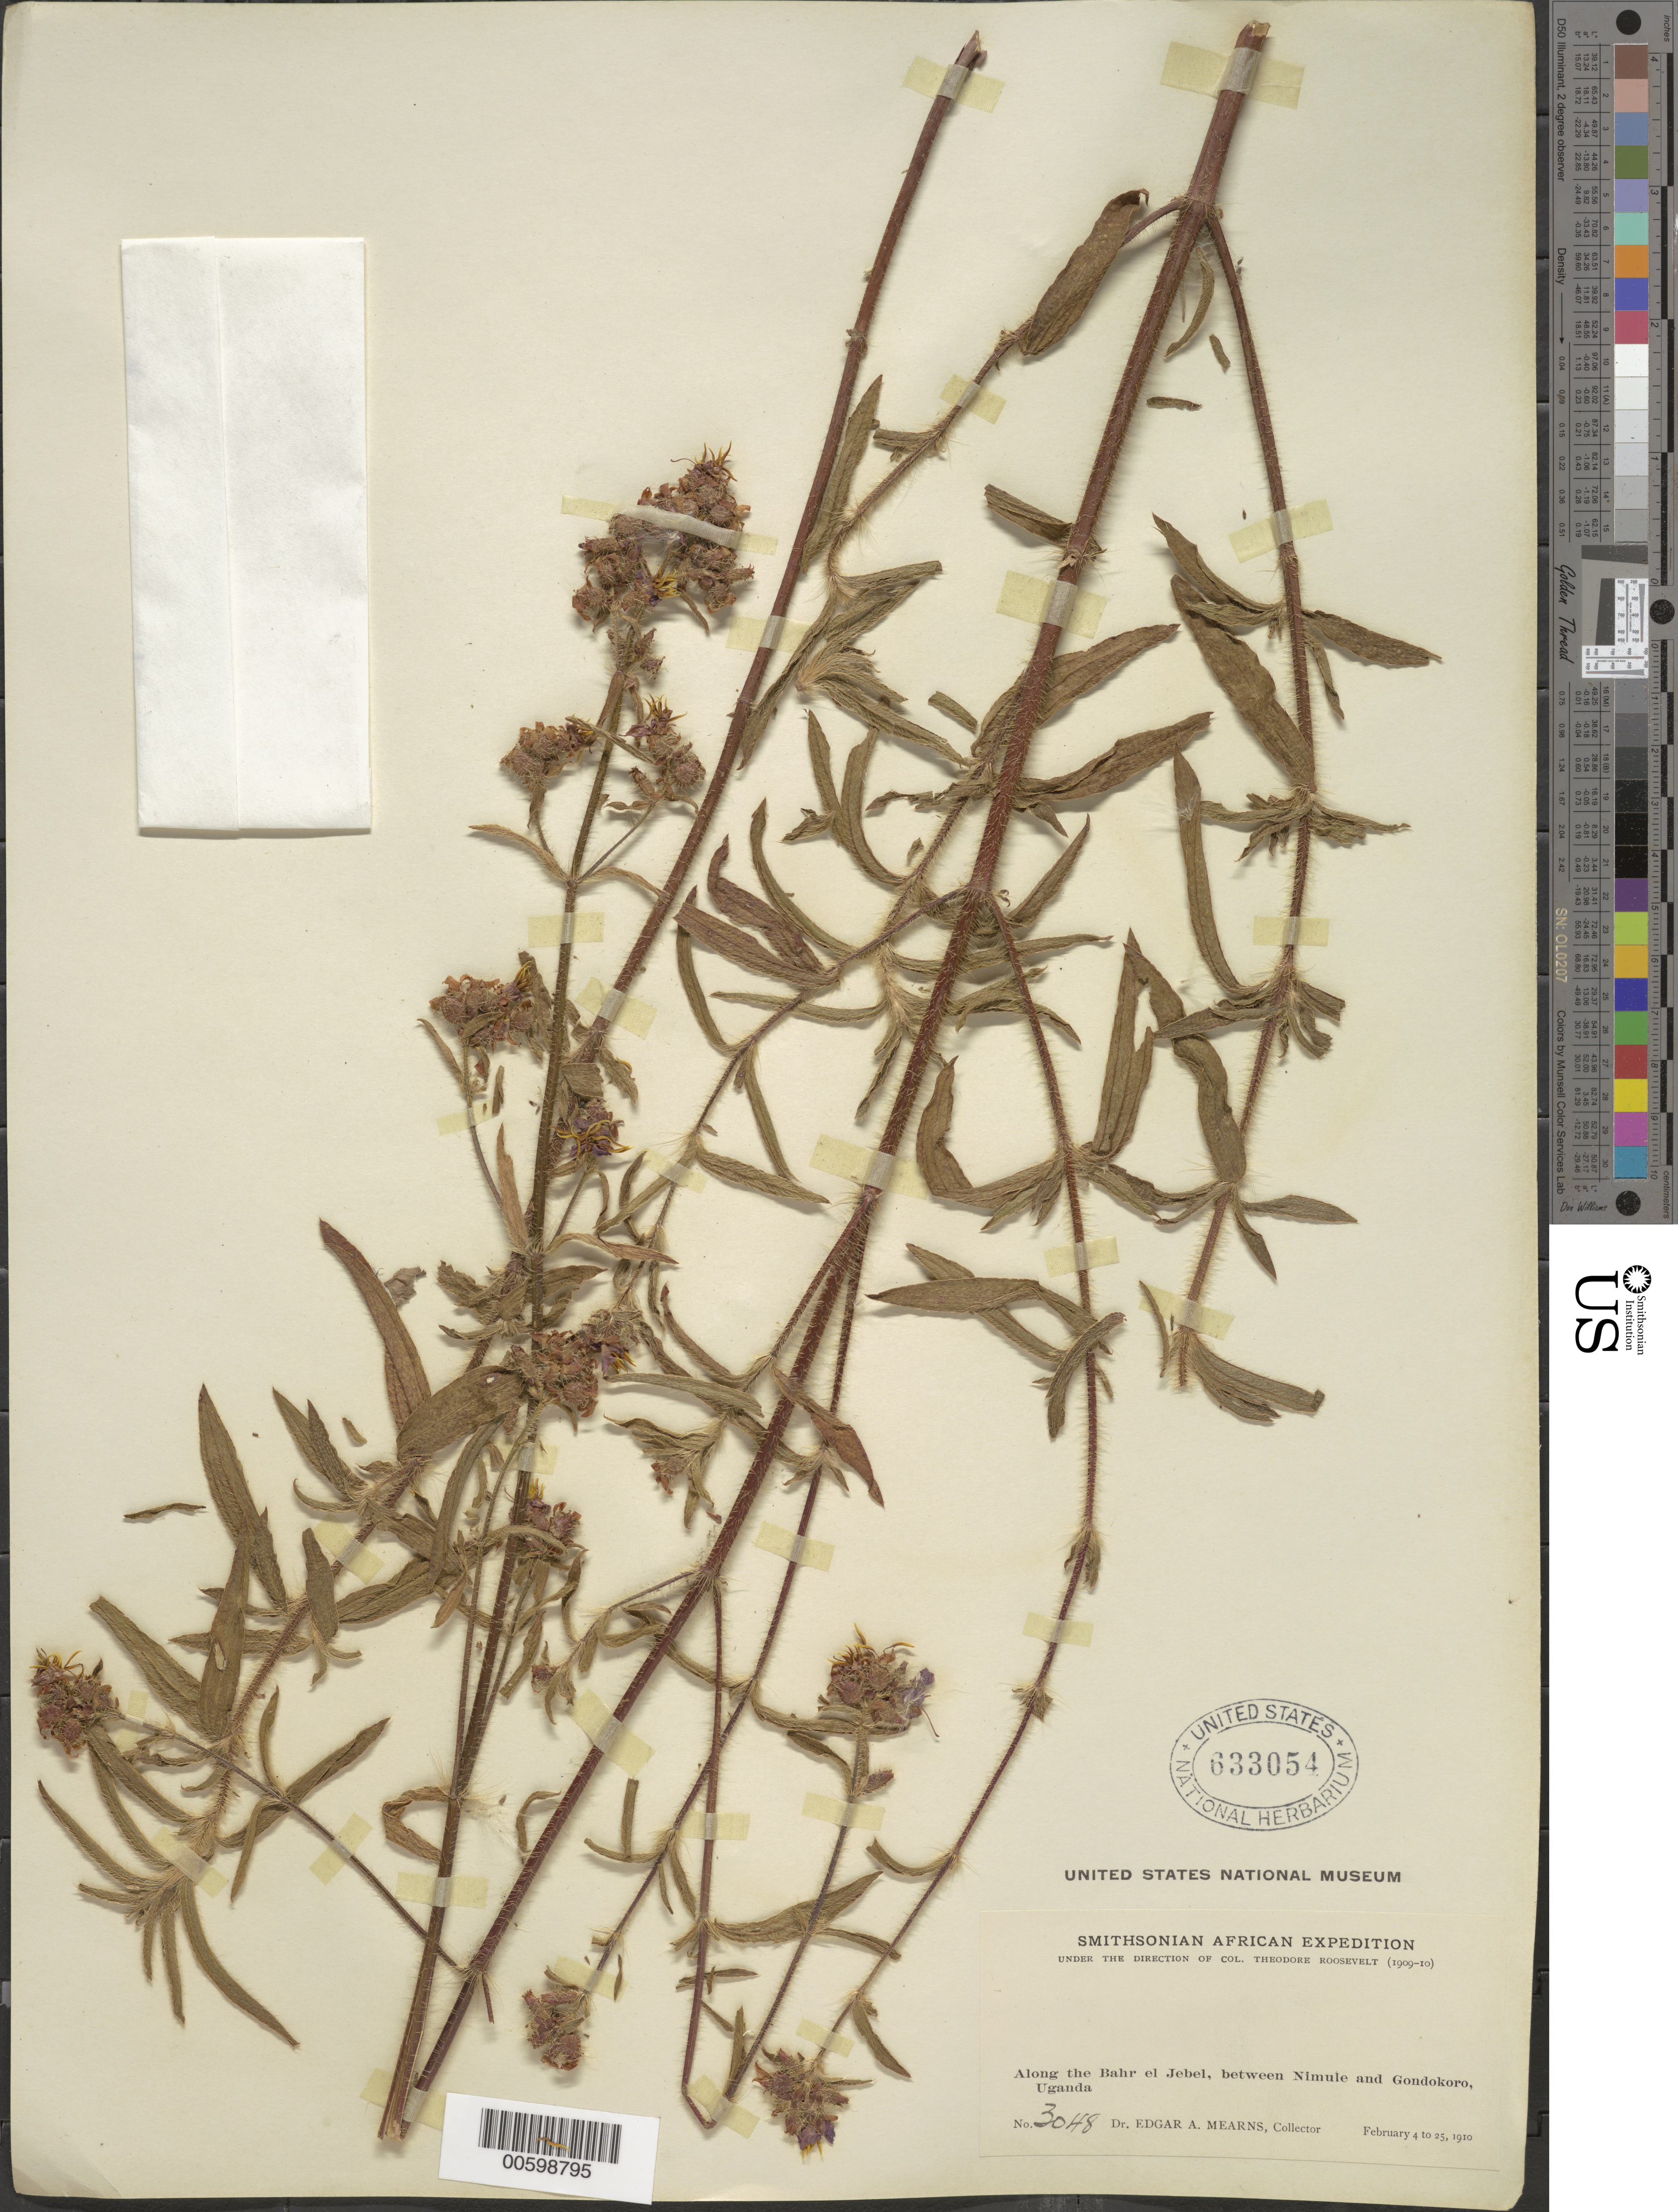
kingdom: Plantae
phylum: Tracheophyta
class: Magnoliopsida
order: Myrtales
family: Melastomataceae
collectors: E. A. Mearns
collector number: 3048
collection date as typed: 04 Feb 1910 to 25 Feb 1910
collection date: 1910-02-04/1910-02-25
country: South Sudan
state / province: Central Equatoria / Eastern Equatoria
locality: Along the Bahr el Jebel, between Nimule and Gondokoro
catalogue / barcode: US 633054